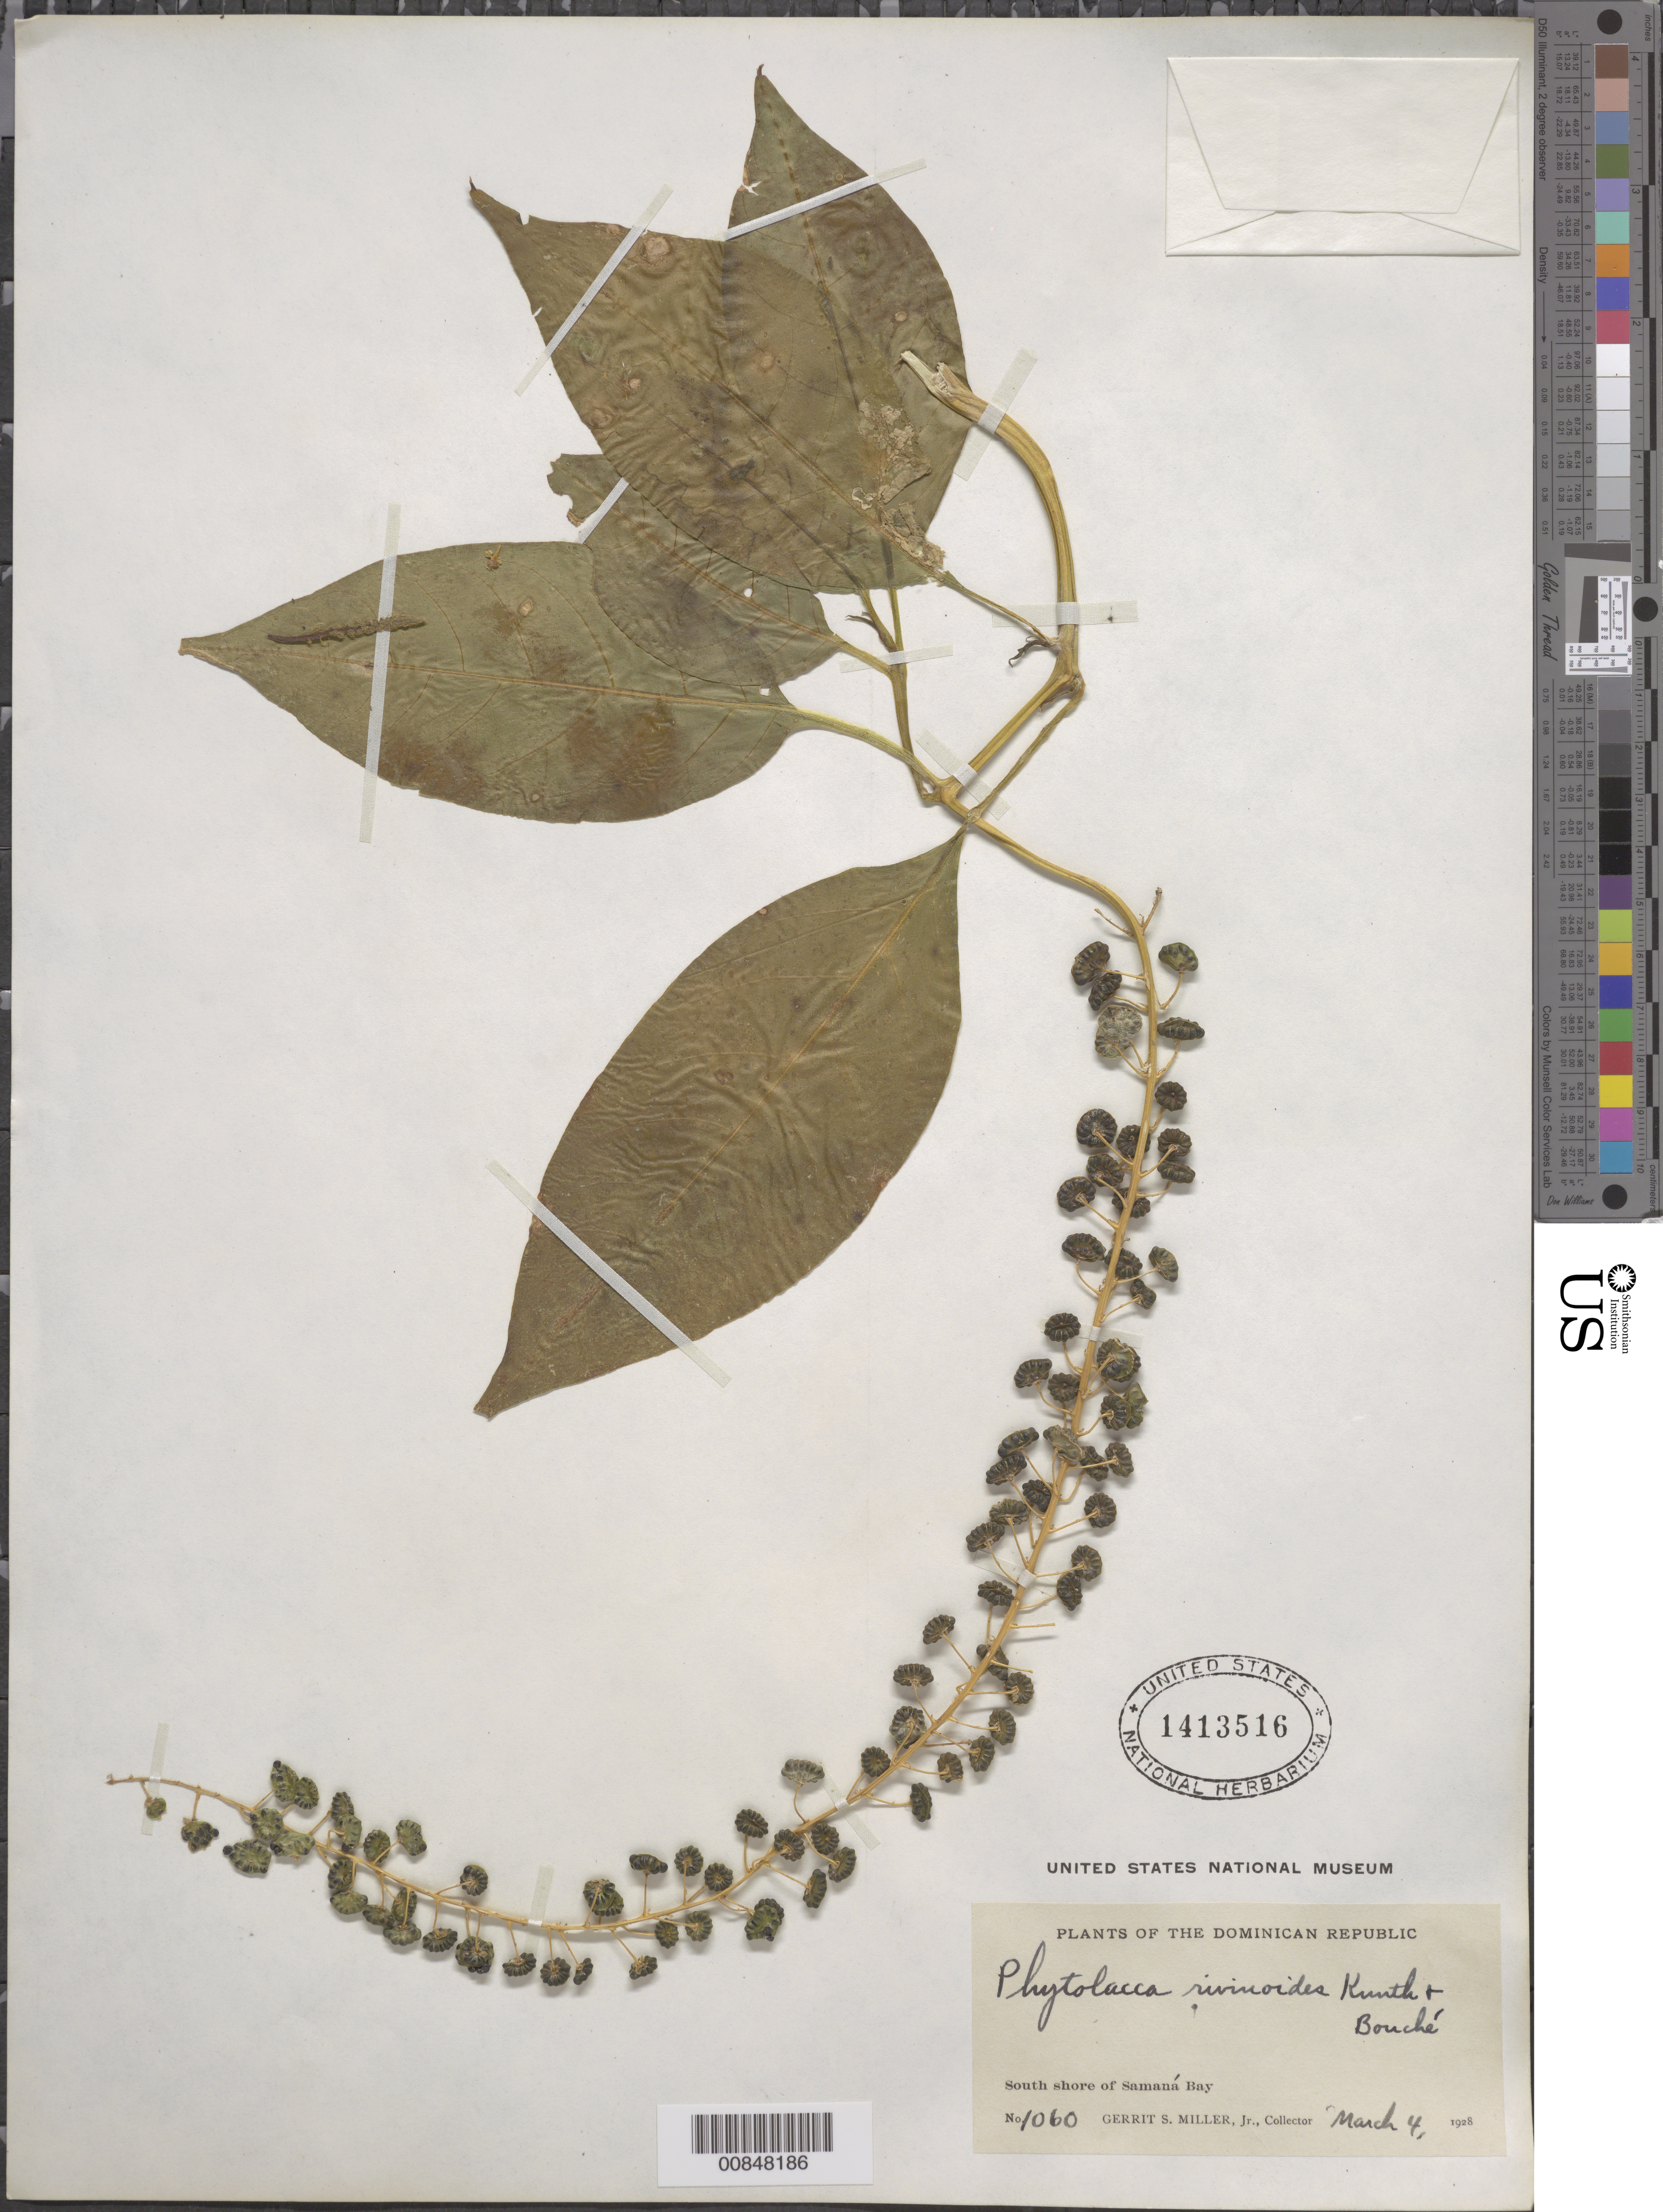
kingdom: Plantae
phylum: Tracheophyta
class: Magnoliopsida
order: Caryophyllales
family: Phytolaccaceae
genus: Phytolacca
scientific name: Phytolacca rivinoides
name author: Kunth & C.D. Bouché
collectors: G. S. Miller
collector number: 1060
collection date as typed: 04 Mar 1928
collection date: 1928-03-04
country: Dominican Republic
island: Hispaniola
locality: South shore of Samaná Bay.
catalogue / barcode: US 1413516